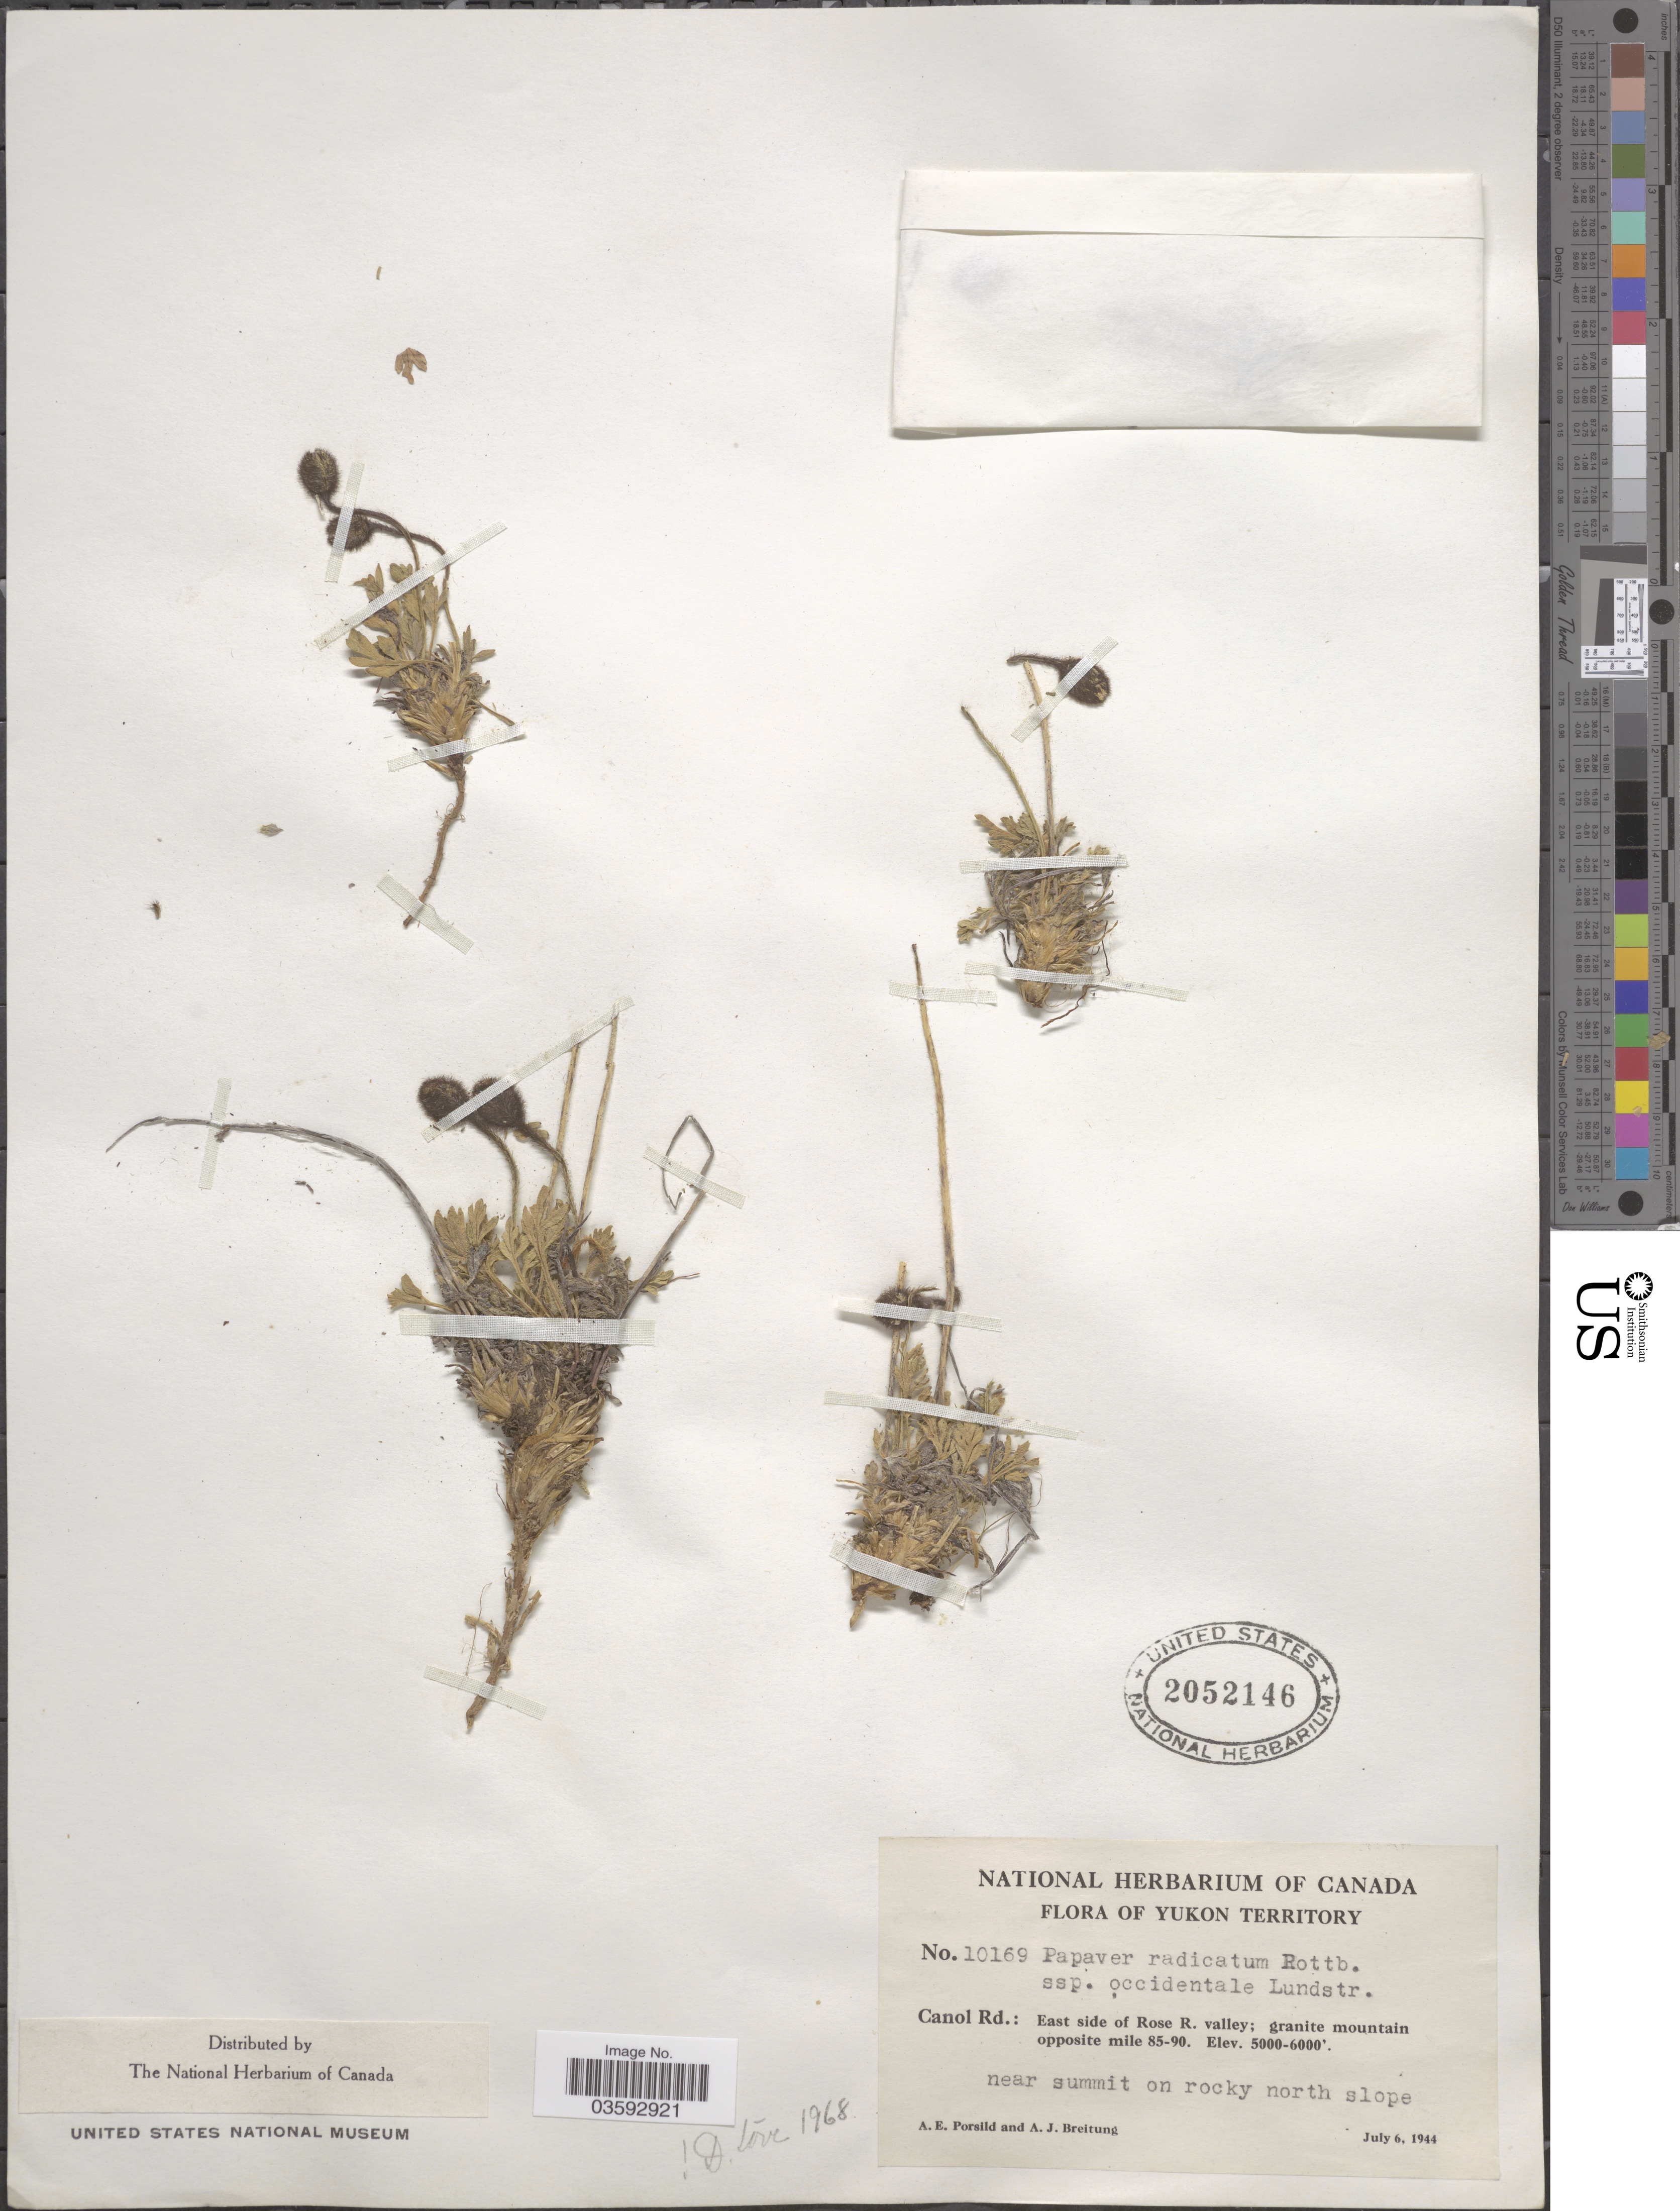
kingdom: Plantae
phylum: Tracheophyta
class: Magnoliopsida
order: Ranunculales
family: Papaveraceae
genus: Papaver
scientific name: Papaver radicatum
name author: Rottb.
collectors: A. E. Porsild & A. Breitung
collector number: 10169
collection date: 1944-07-06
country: Canada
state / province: Yukon Territory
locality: Canol Rd.: East side of Rose R. valley; granite mountain opposite mile 85-90. Near summit of rocky north slope.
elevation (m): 1524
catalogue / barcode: US 2052146